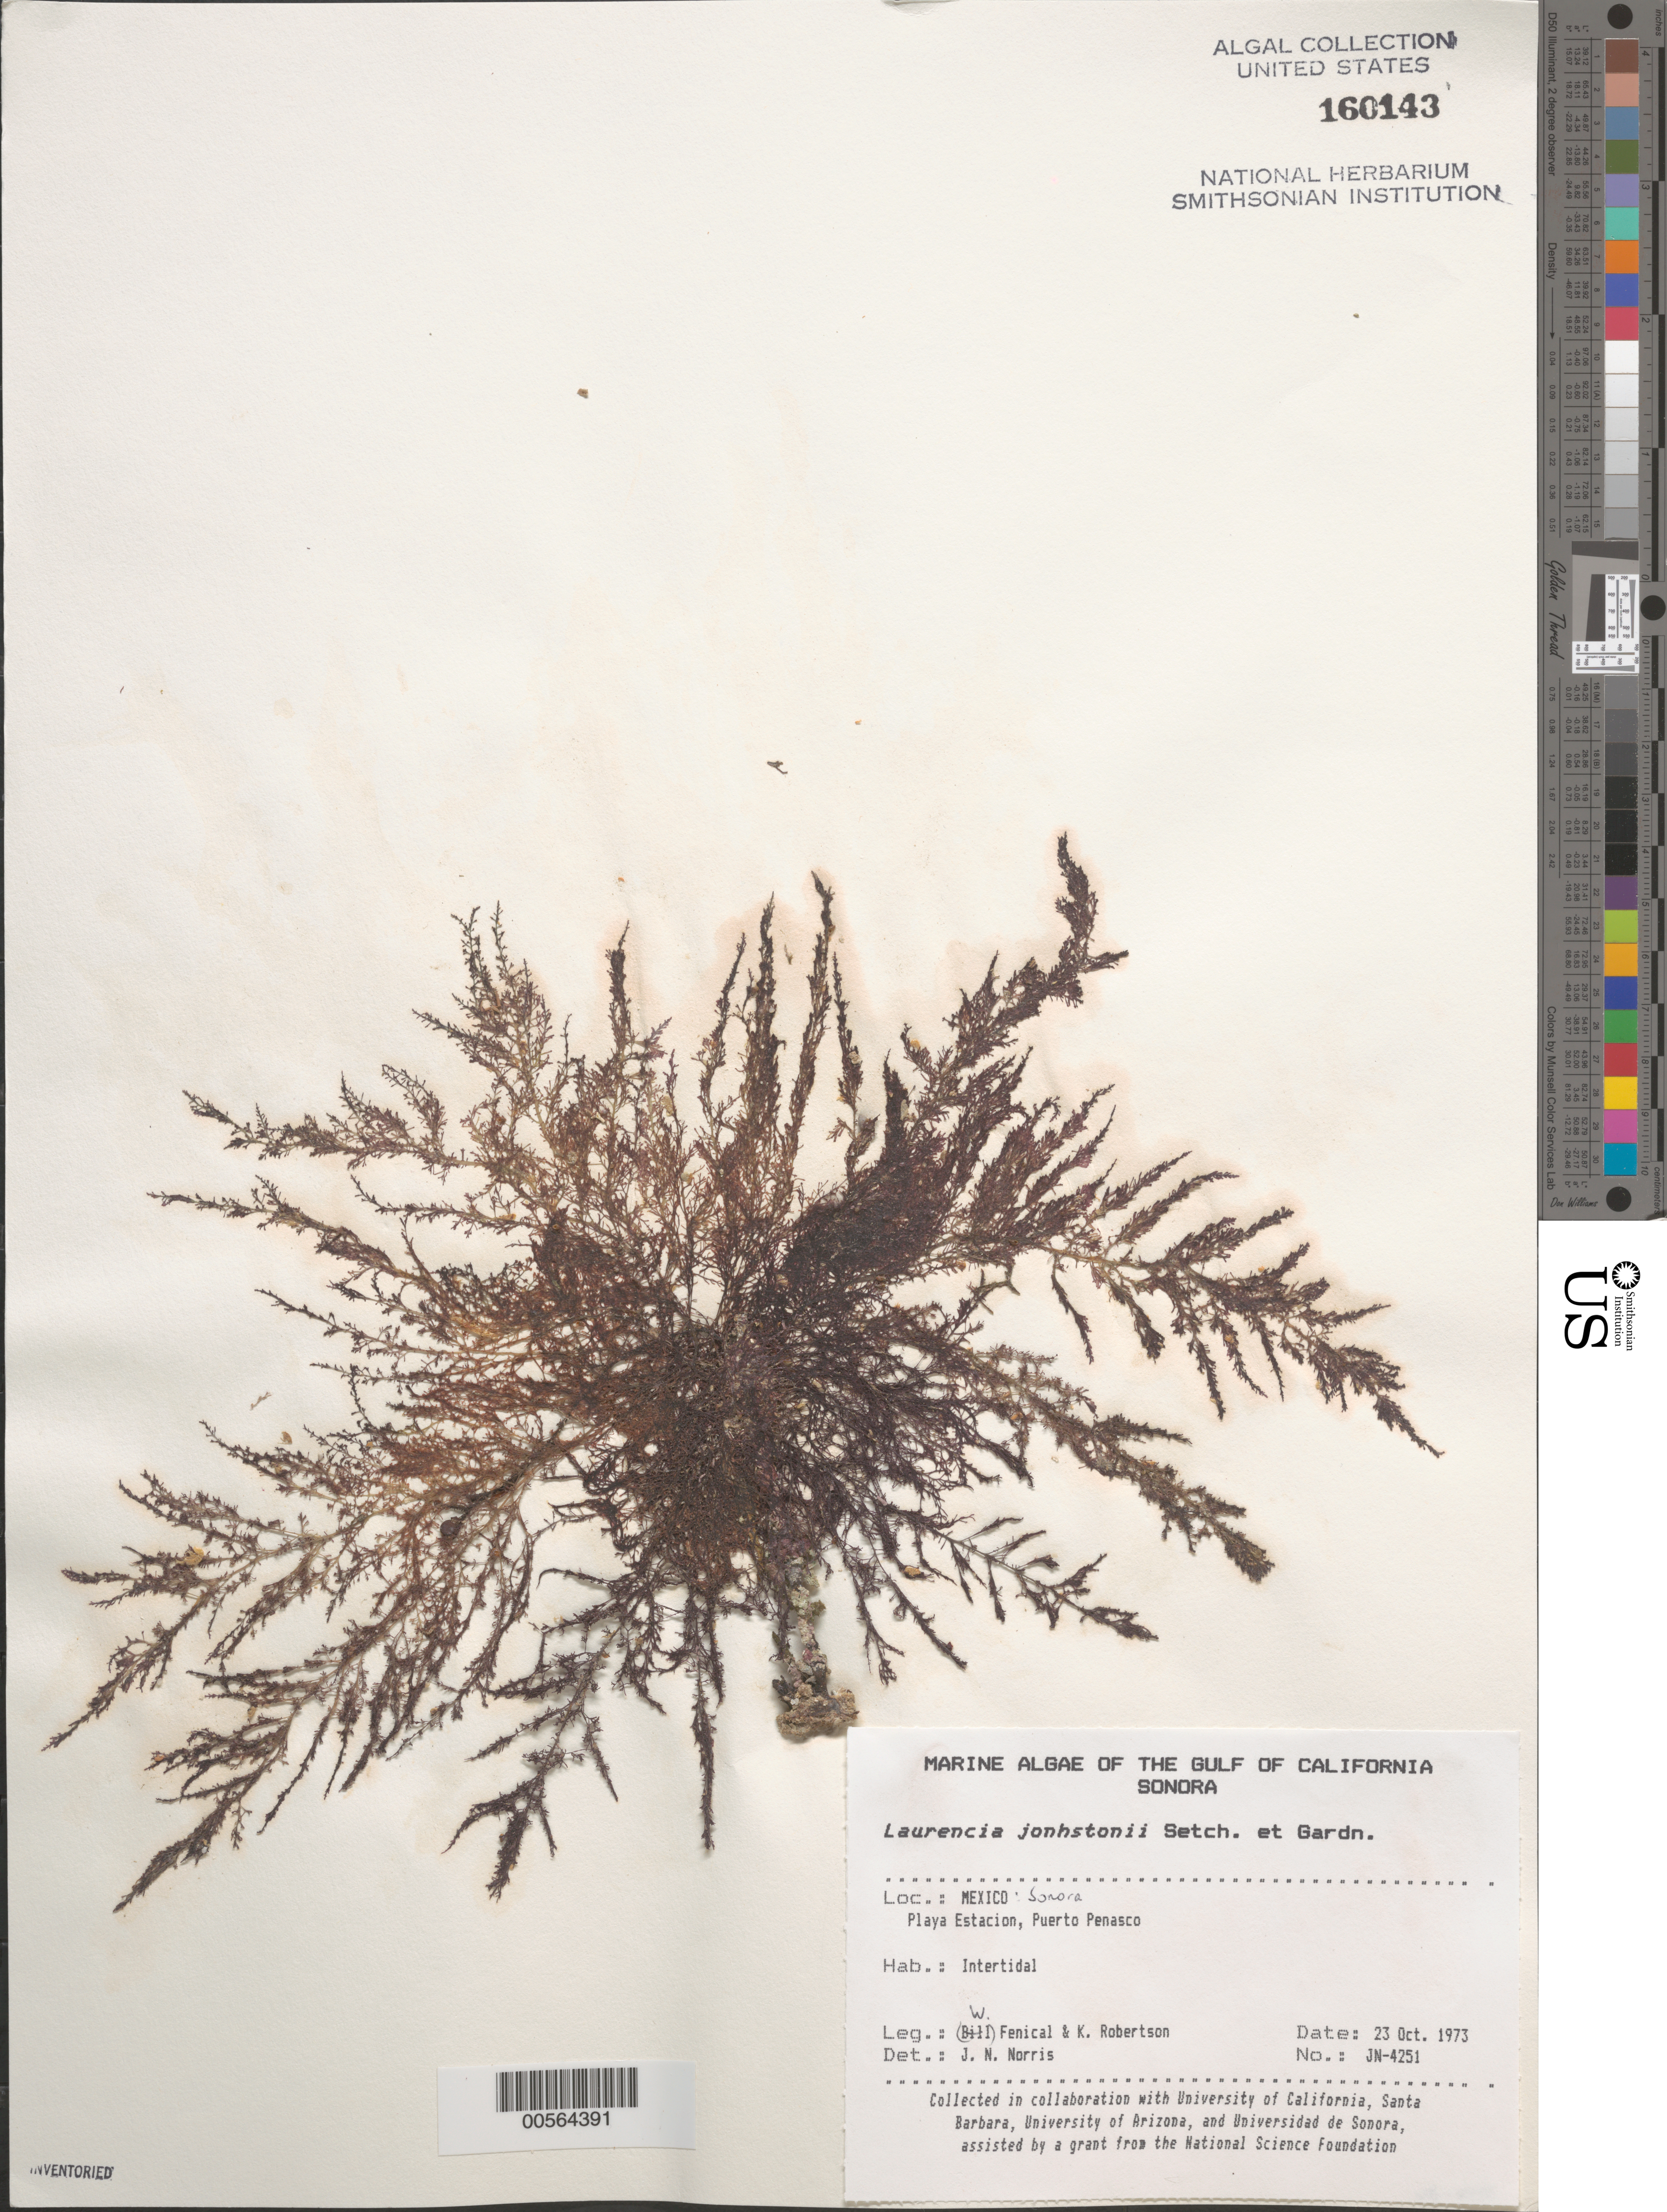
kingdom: Plantae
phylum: Rhodophyta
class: Florideophyceae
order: Ceramiales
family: Rhodomelaceae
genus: Laurencia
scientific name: Laurencia johnstonii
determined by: Norris, James N.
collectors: W. Fenical & K. Robertson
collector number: Jn-4251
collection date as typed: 23 Oct 1973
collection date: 1973-10-23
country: Mexico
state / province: Sonora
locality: Playa Estacion, Puerto Penasco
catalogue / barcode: US 160143